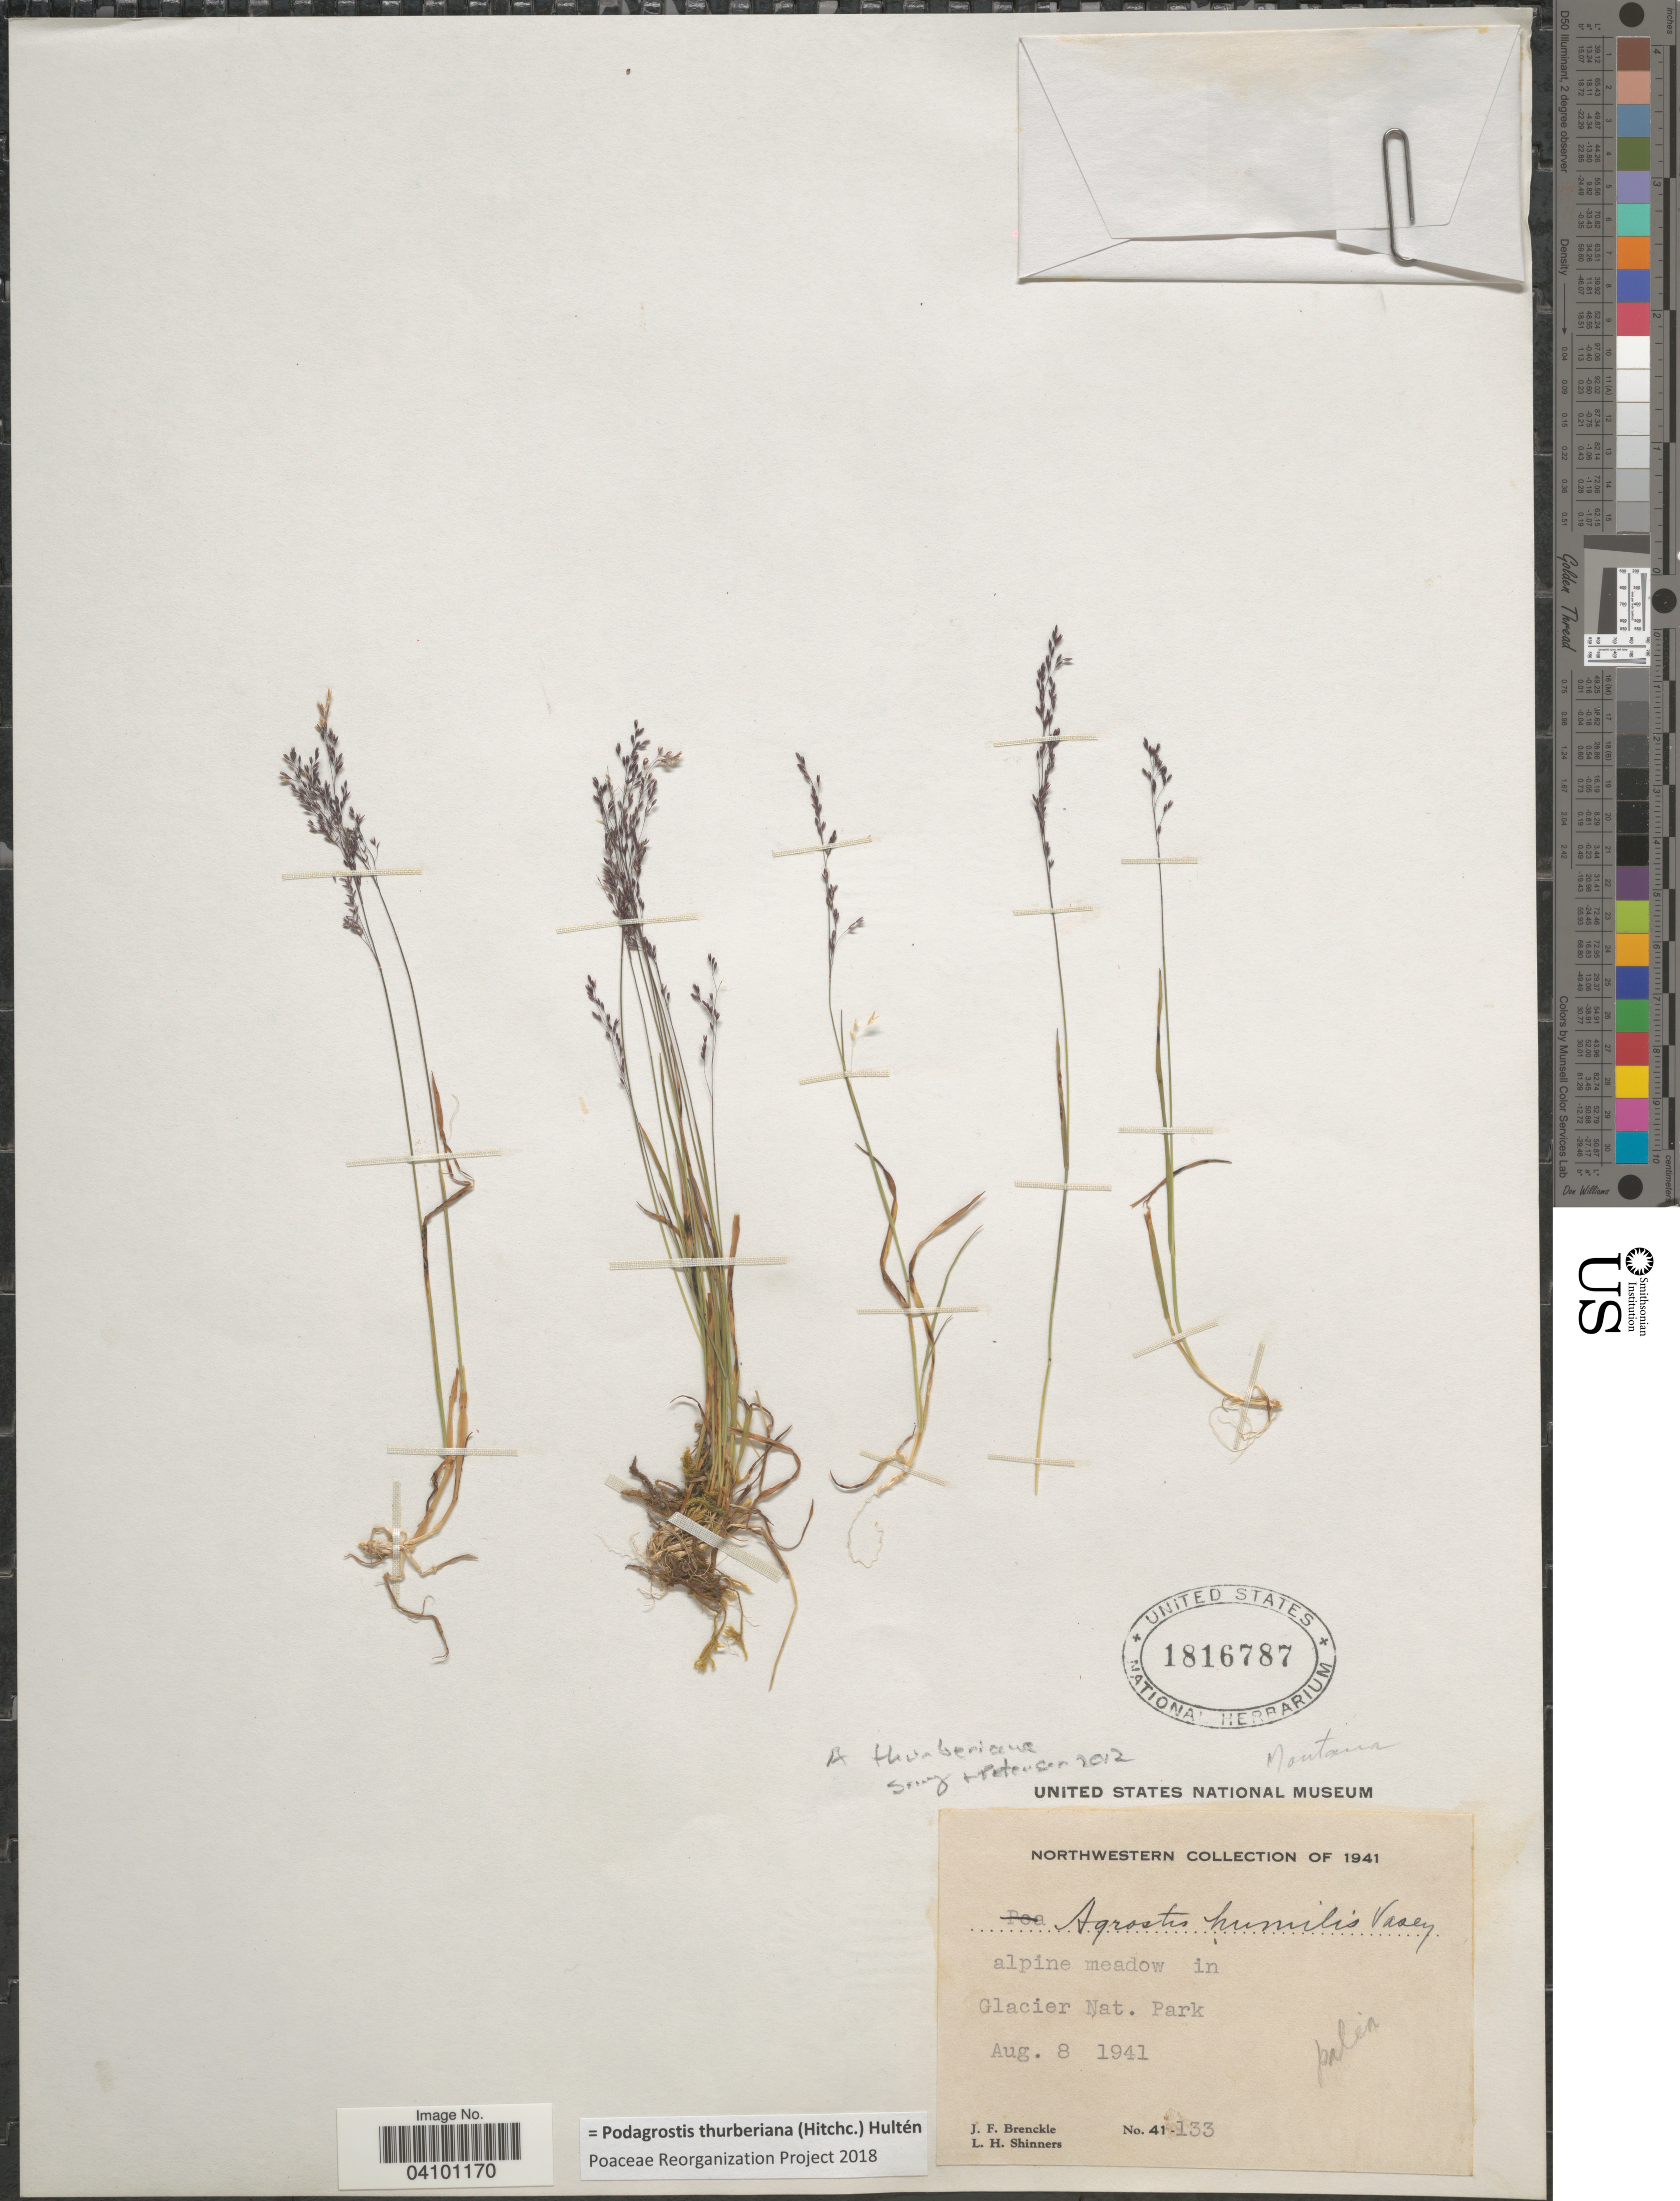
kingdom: Plantae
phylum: Tracheophyta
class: Liliopsida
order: Poales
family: Poaceae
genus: Podagrostis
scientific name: Podagrostis thurberiana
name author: Hitchc.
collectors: J. Brenckle & L. H. Shinners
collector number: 41-133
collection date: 1941-08-08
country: United States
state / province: Montana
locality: Alpine meadow in Glacier Nat. Park.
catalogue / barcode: US 1816787